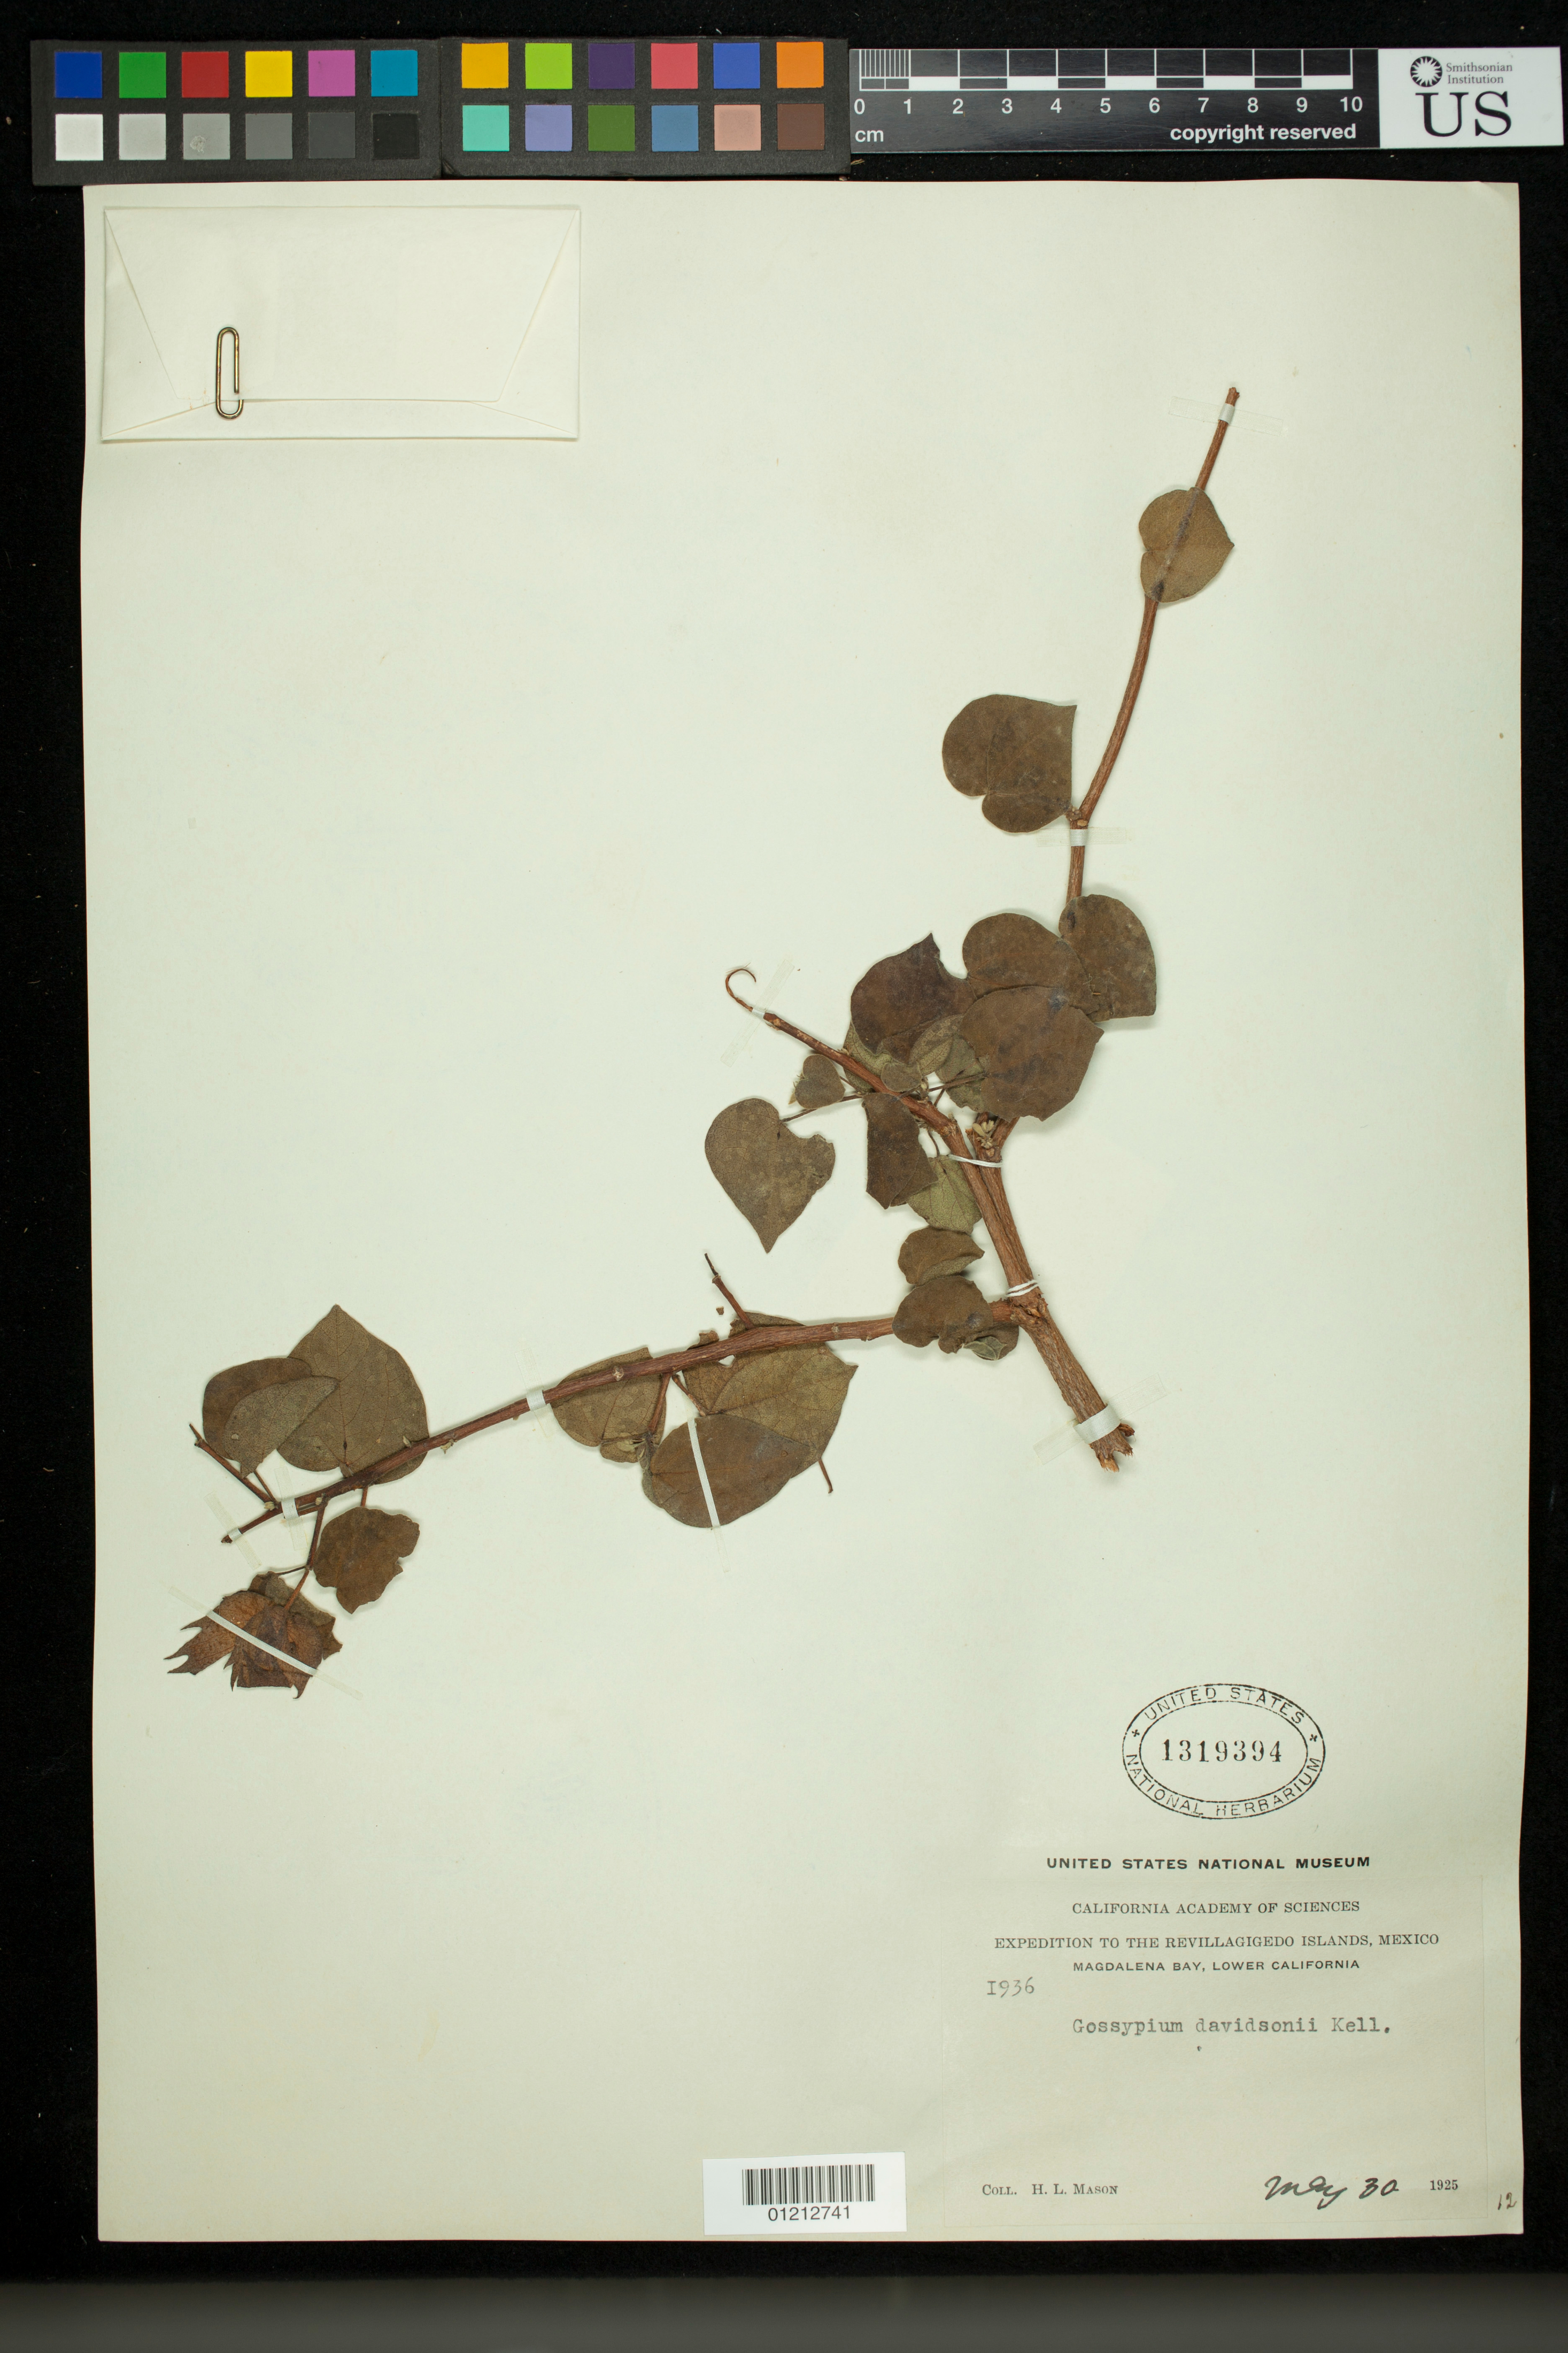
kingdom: Plantae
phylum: Tracheophyta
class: Magnoliopsida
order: Malvales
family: Malvaceae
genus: Gossypium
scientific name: Gossypium davidsonii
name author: Kellogg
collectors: H. L. Mason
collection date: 1925-05-30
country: Mexico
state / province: Baja California Sur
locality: Comondu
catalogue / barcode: US 1319394